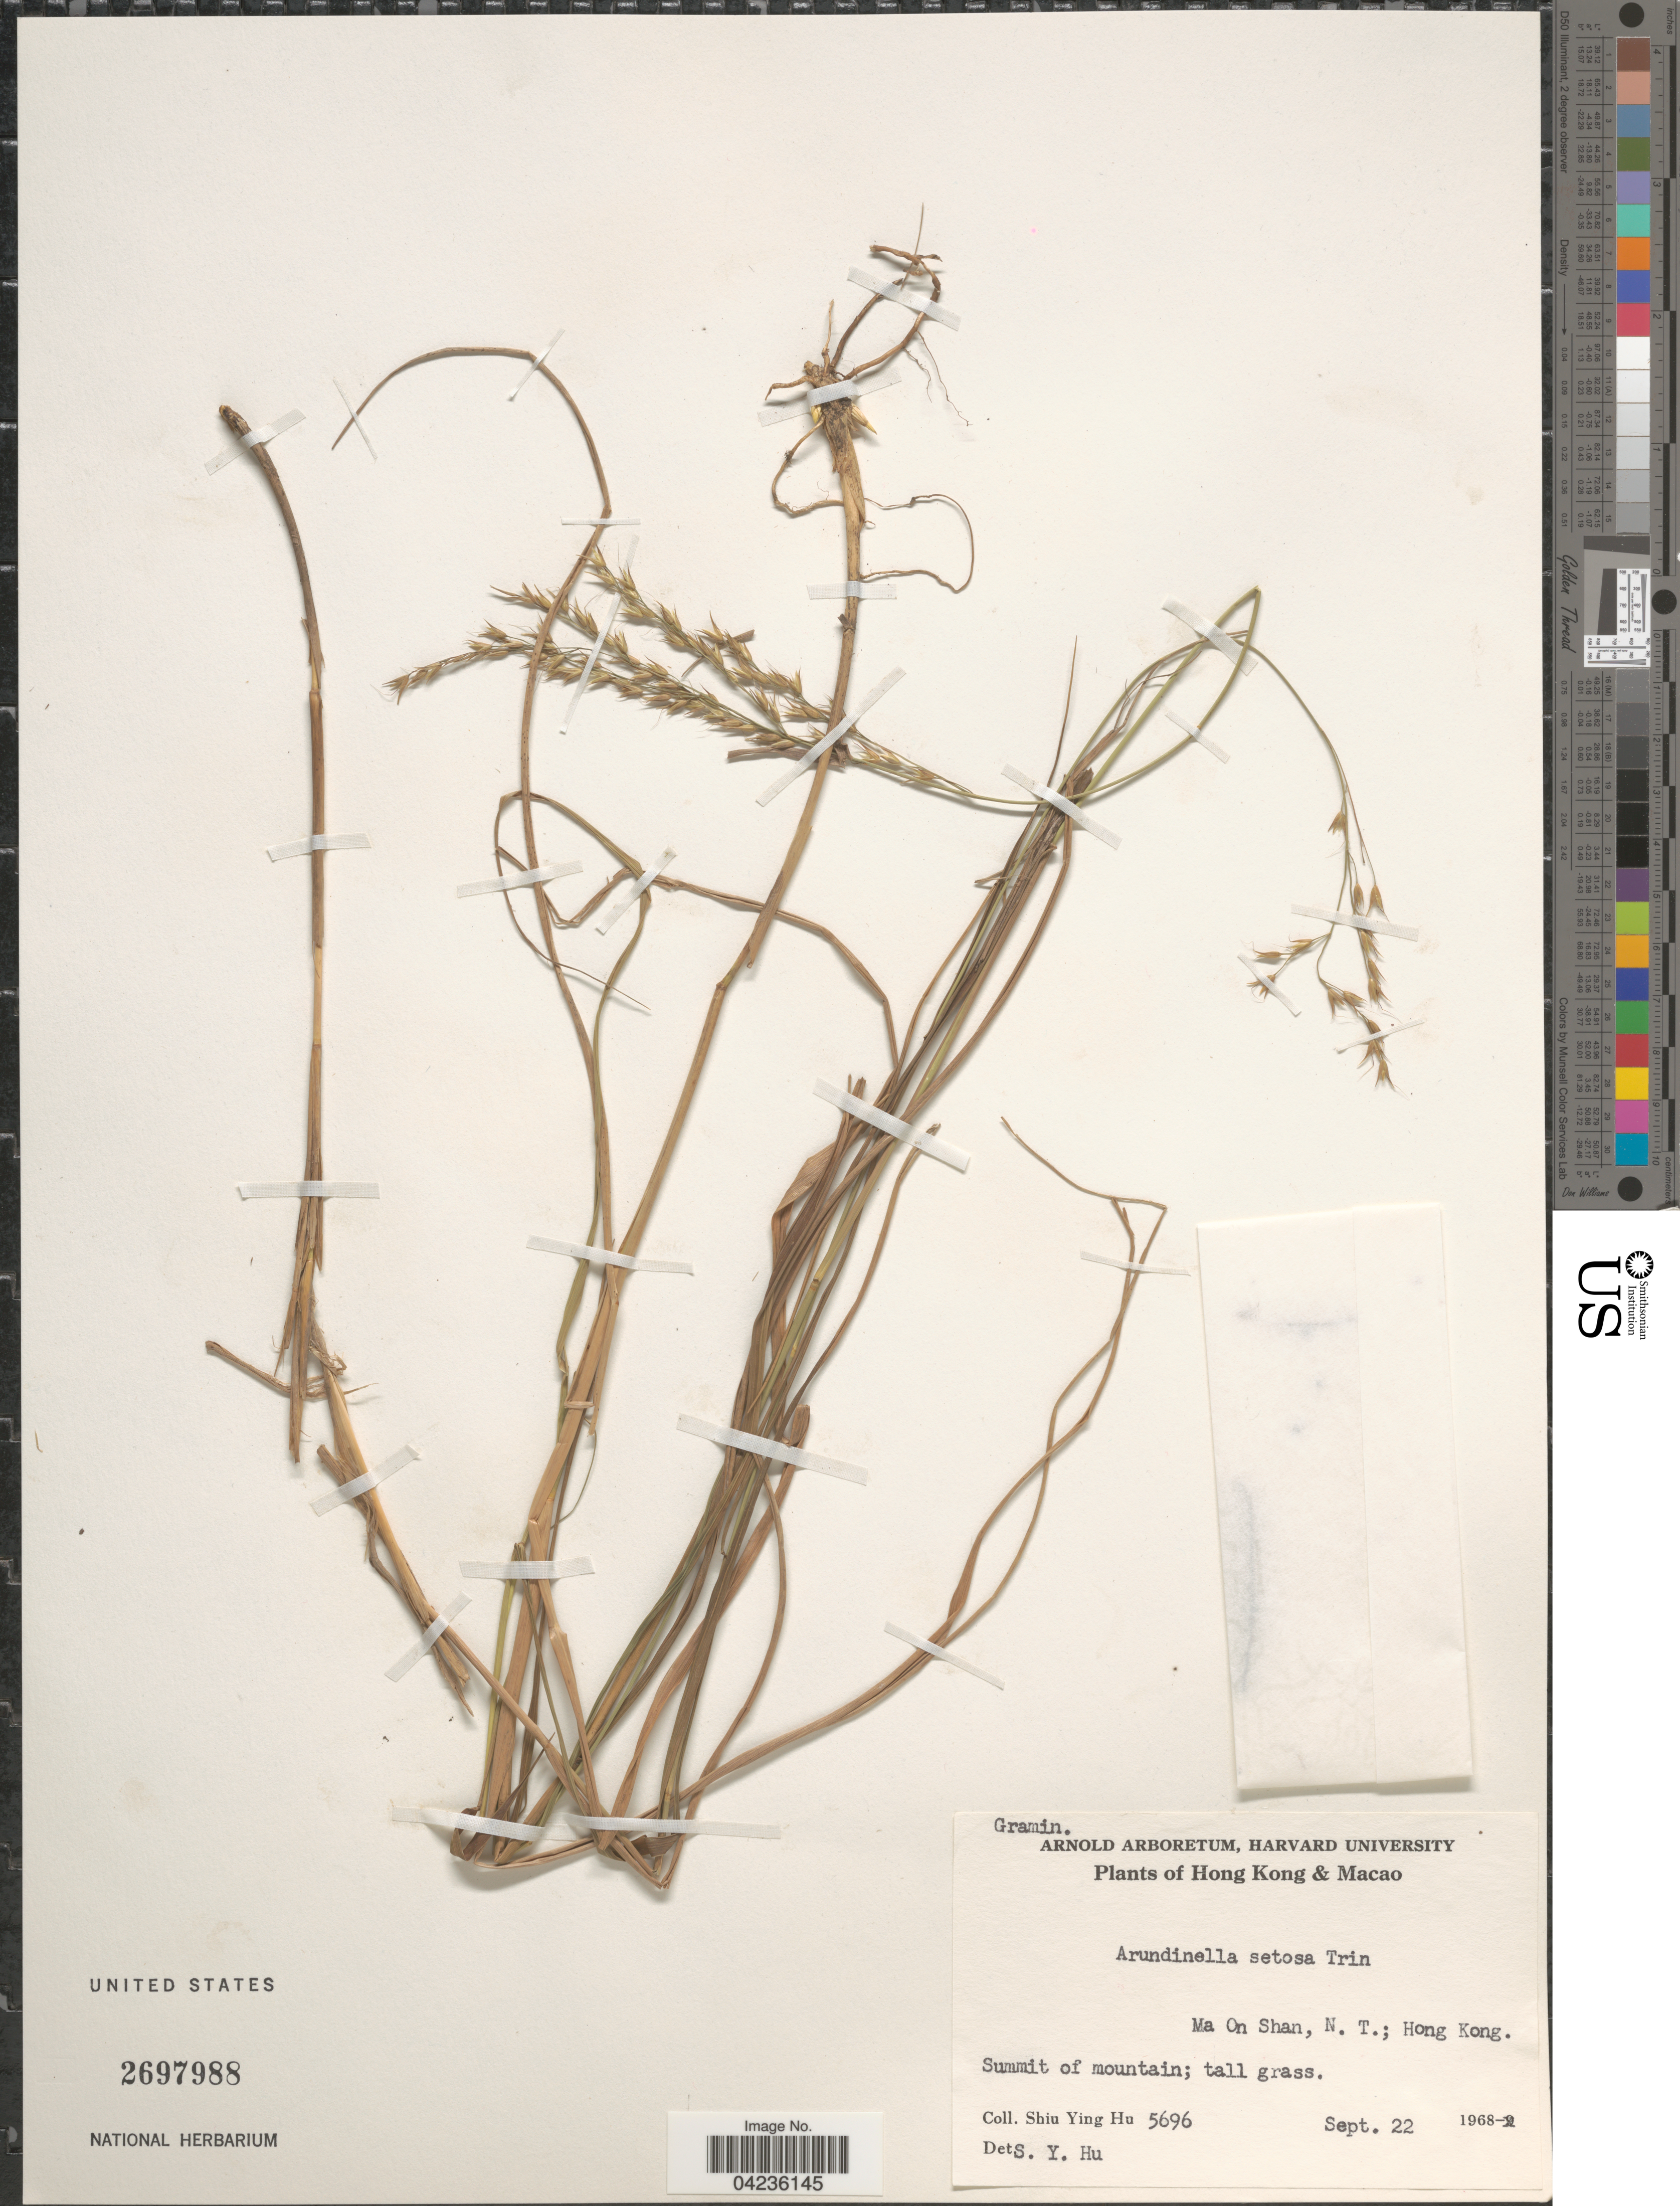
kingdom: Plantae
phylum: Tracheophyta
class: Liliopsida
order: Poales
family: Poaceae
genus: Arundinella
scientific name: Arundinella setosa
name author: Trin.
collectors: S. Y. Hu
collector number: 5696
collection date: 1968-09-22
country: China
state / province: Hong Kong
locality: Hong Kong & Macao. Ma On Shan, N. T.; Hong Kong.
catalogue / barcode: US 2697988